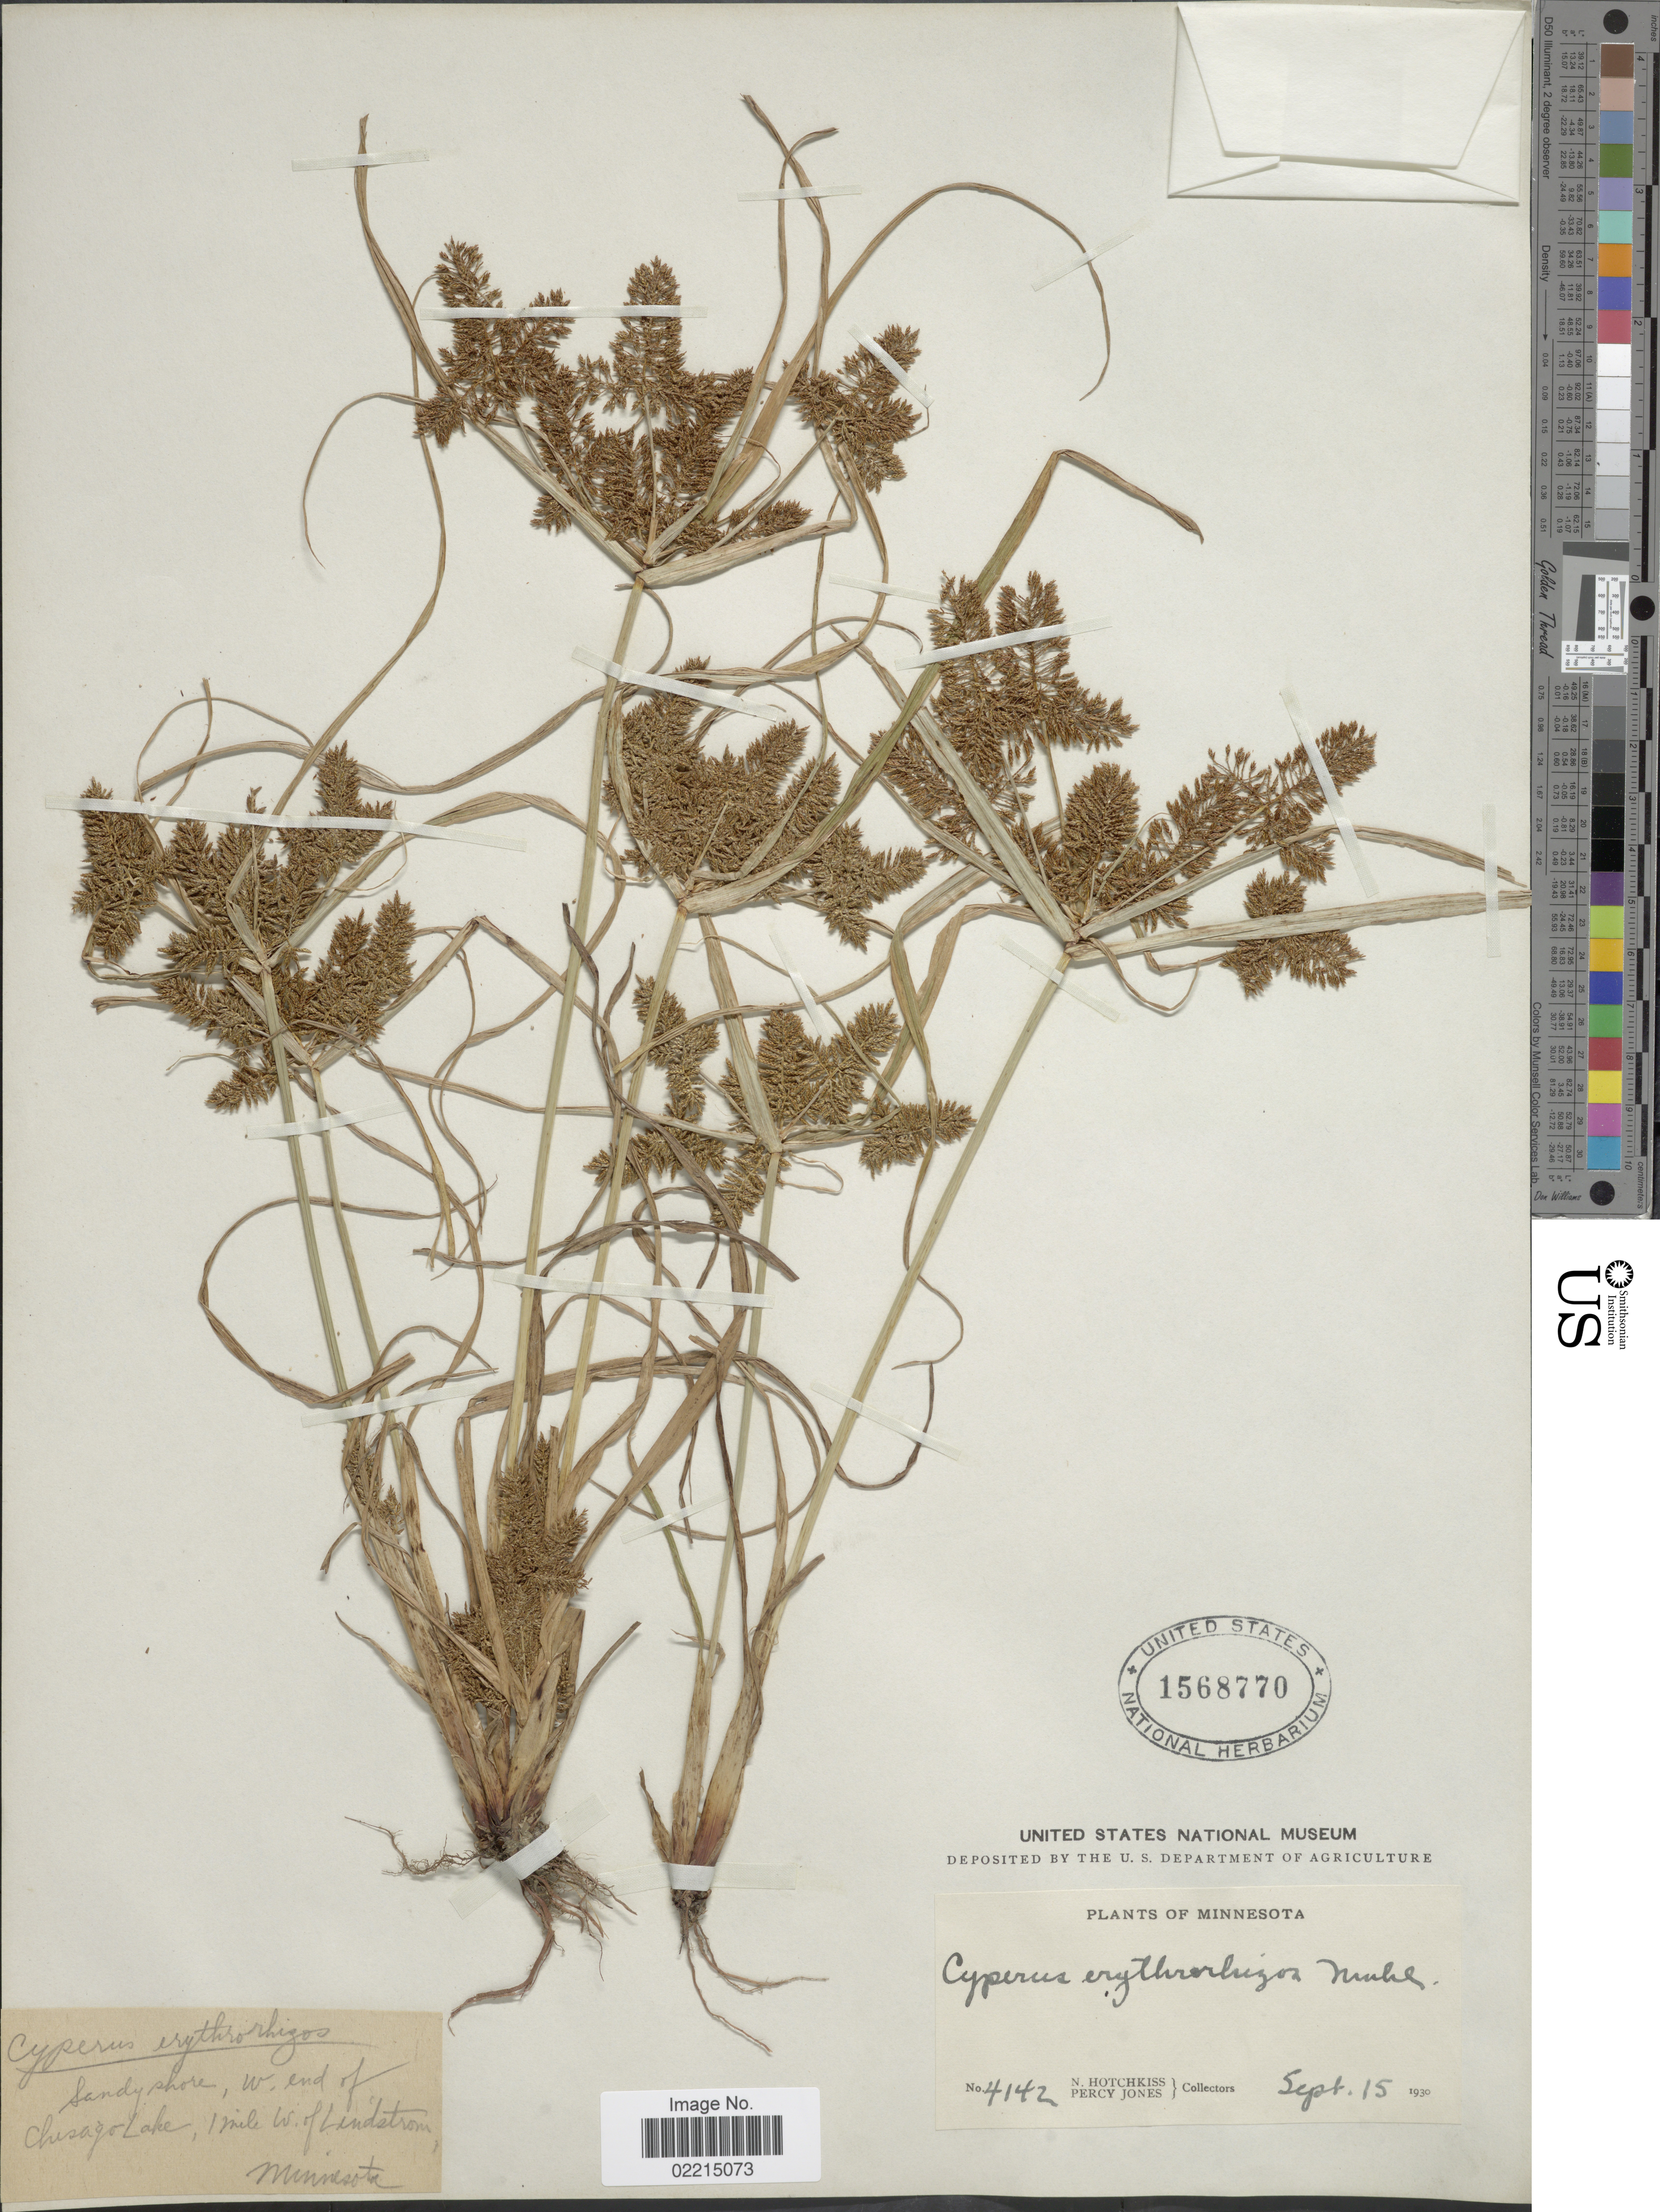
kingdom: Plantae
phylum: Tracheophyta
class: Liliopsida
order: Poales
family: Cyperaceae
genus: Cyperus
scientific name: Cyperus erythrorhizos Muhl.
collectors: N. Hotchkiss & P. Jones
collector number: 4142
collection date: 1930-09-15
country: United States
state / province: Minnesota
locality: W. end of Chisago Lake, 1 mile w. of Lindstrom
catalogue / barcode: US 1568770